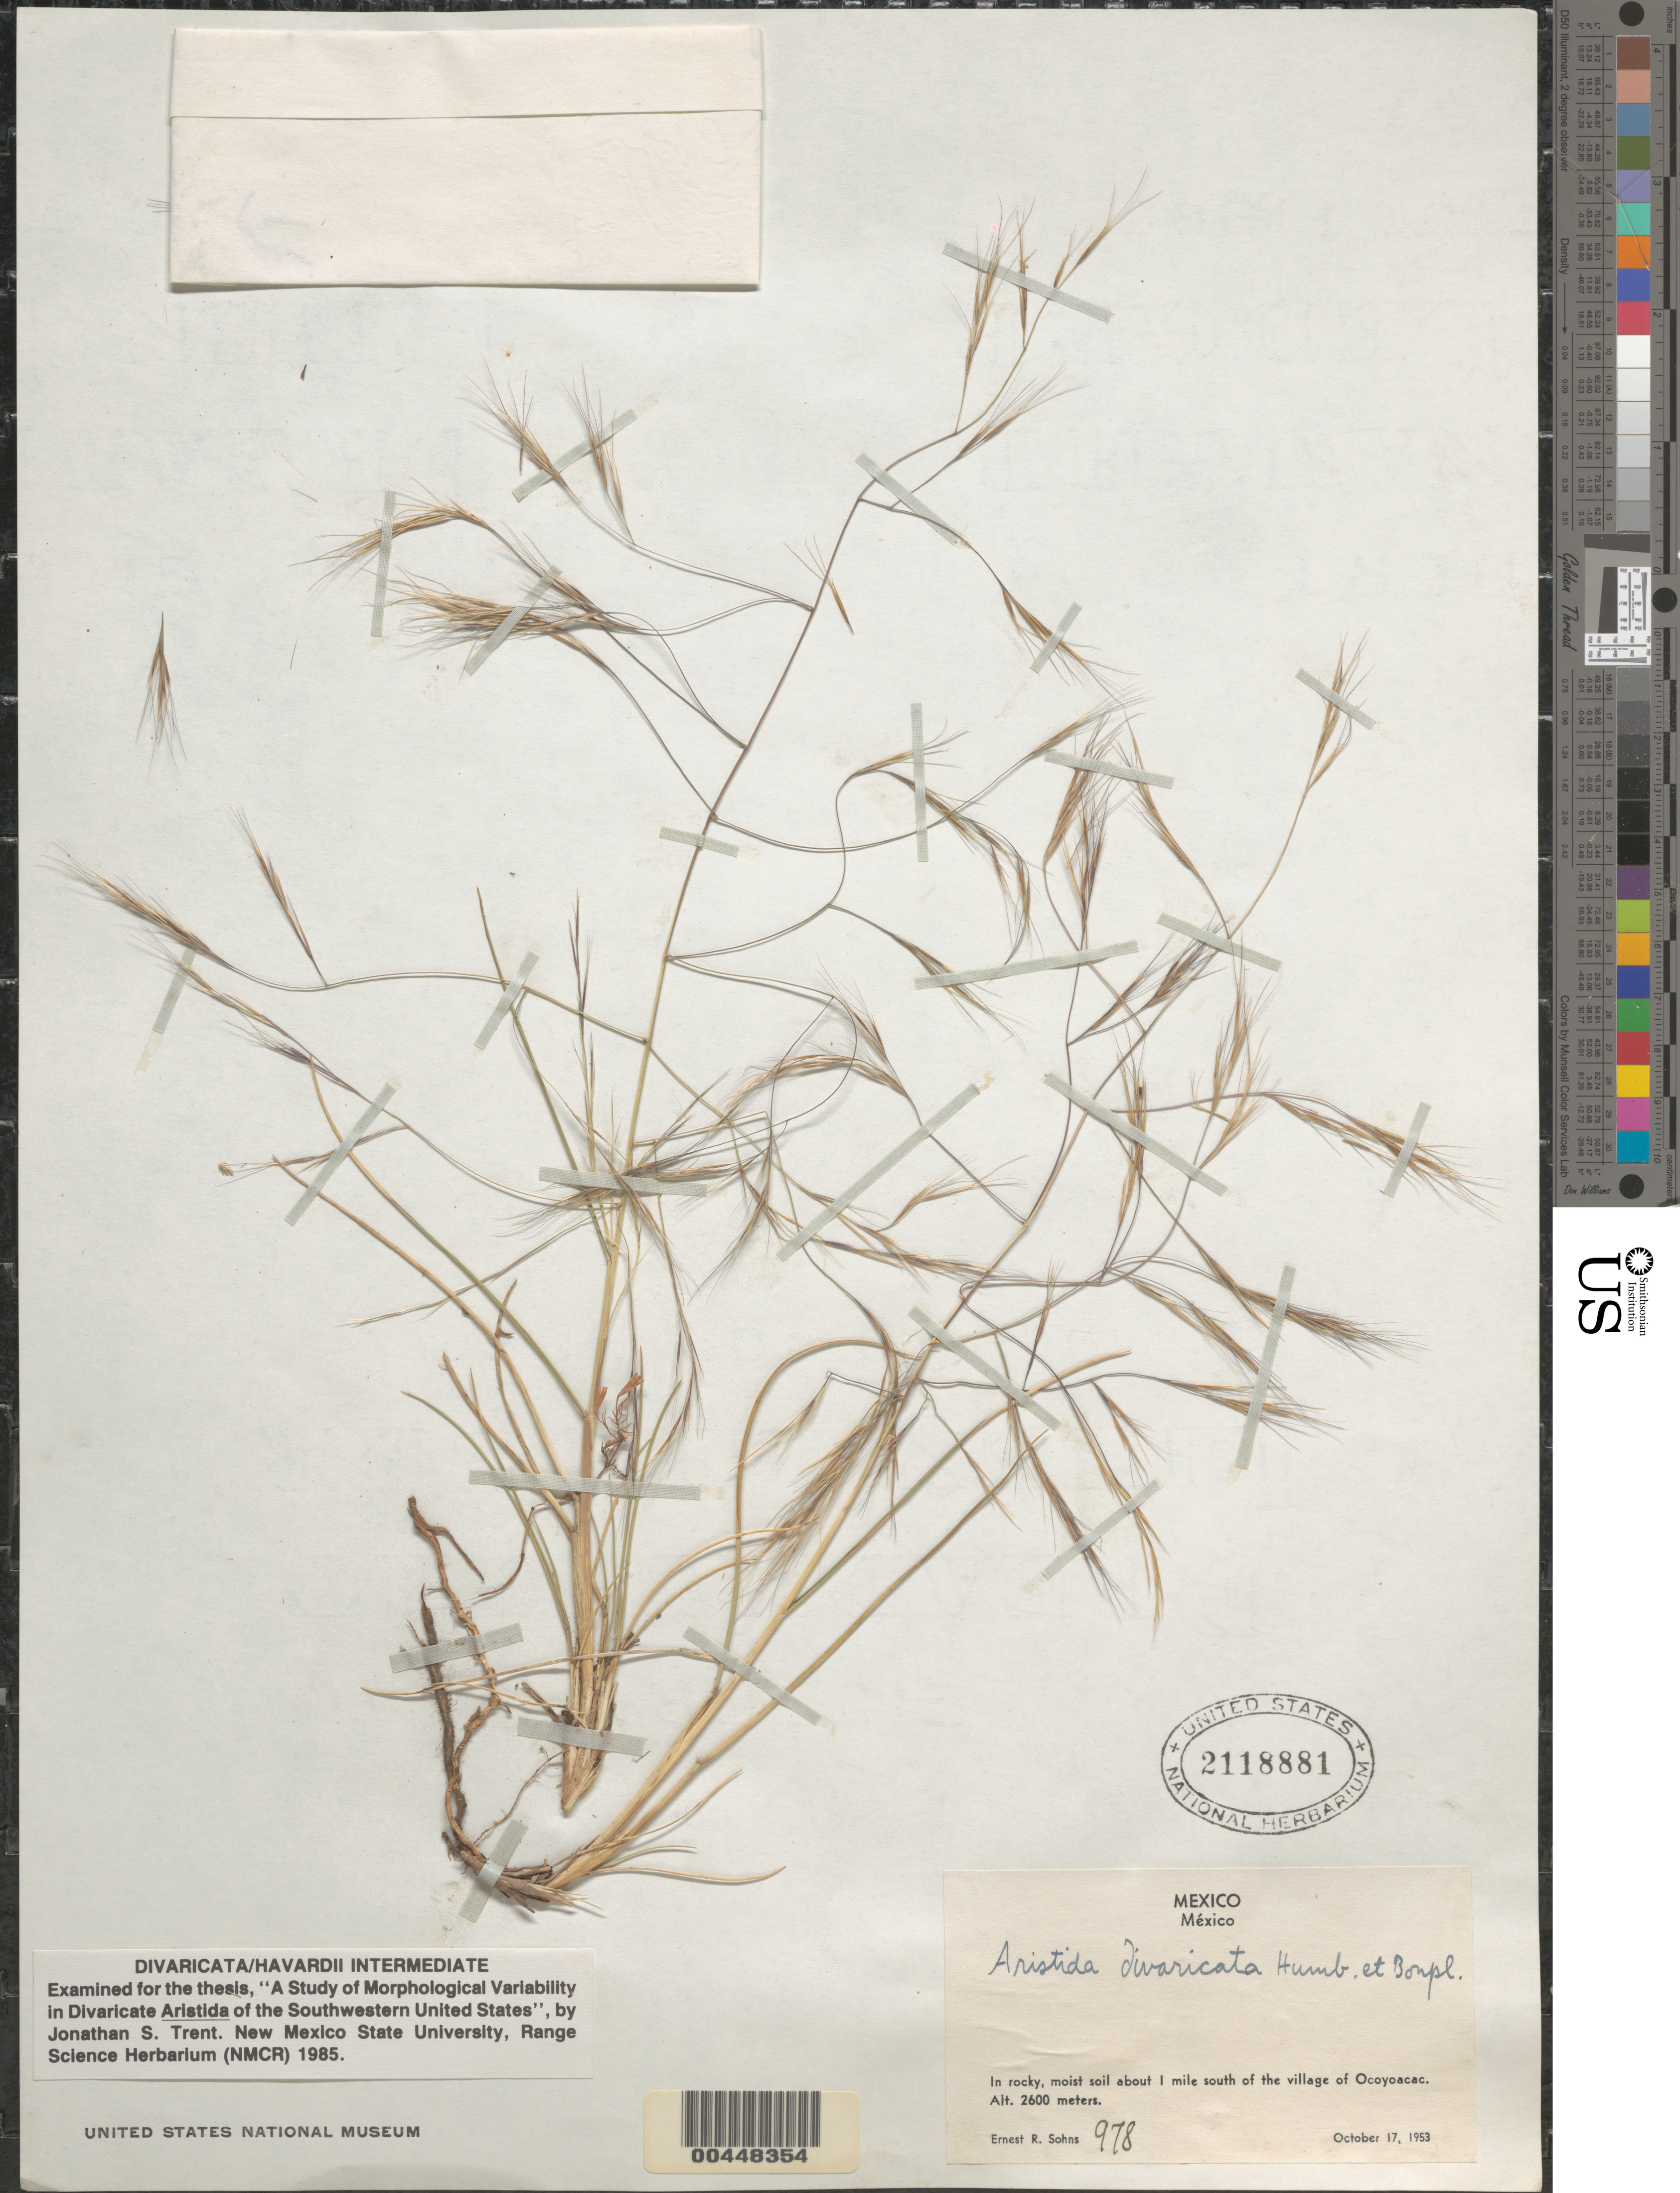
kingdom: Plantae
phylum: Tracheophyta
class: Liliopsida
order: Poales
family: Poaceae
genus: Aristida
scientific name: Aristida divaricata/havardii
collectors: E. R. Sohns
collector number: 978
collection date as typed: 17 Oct 1953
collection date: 1953-10-17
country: Mexico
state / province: México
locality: About 1 mi S of the village of Ocoyoacac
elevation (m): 2600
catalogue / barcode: US 2118881